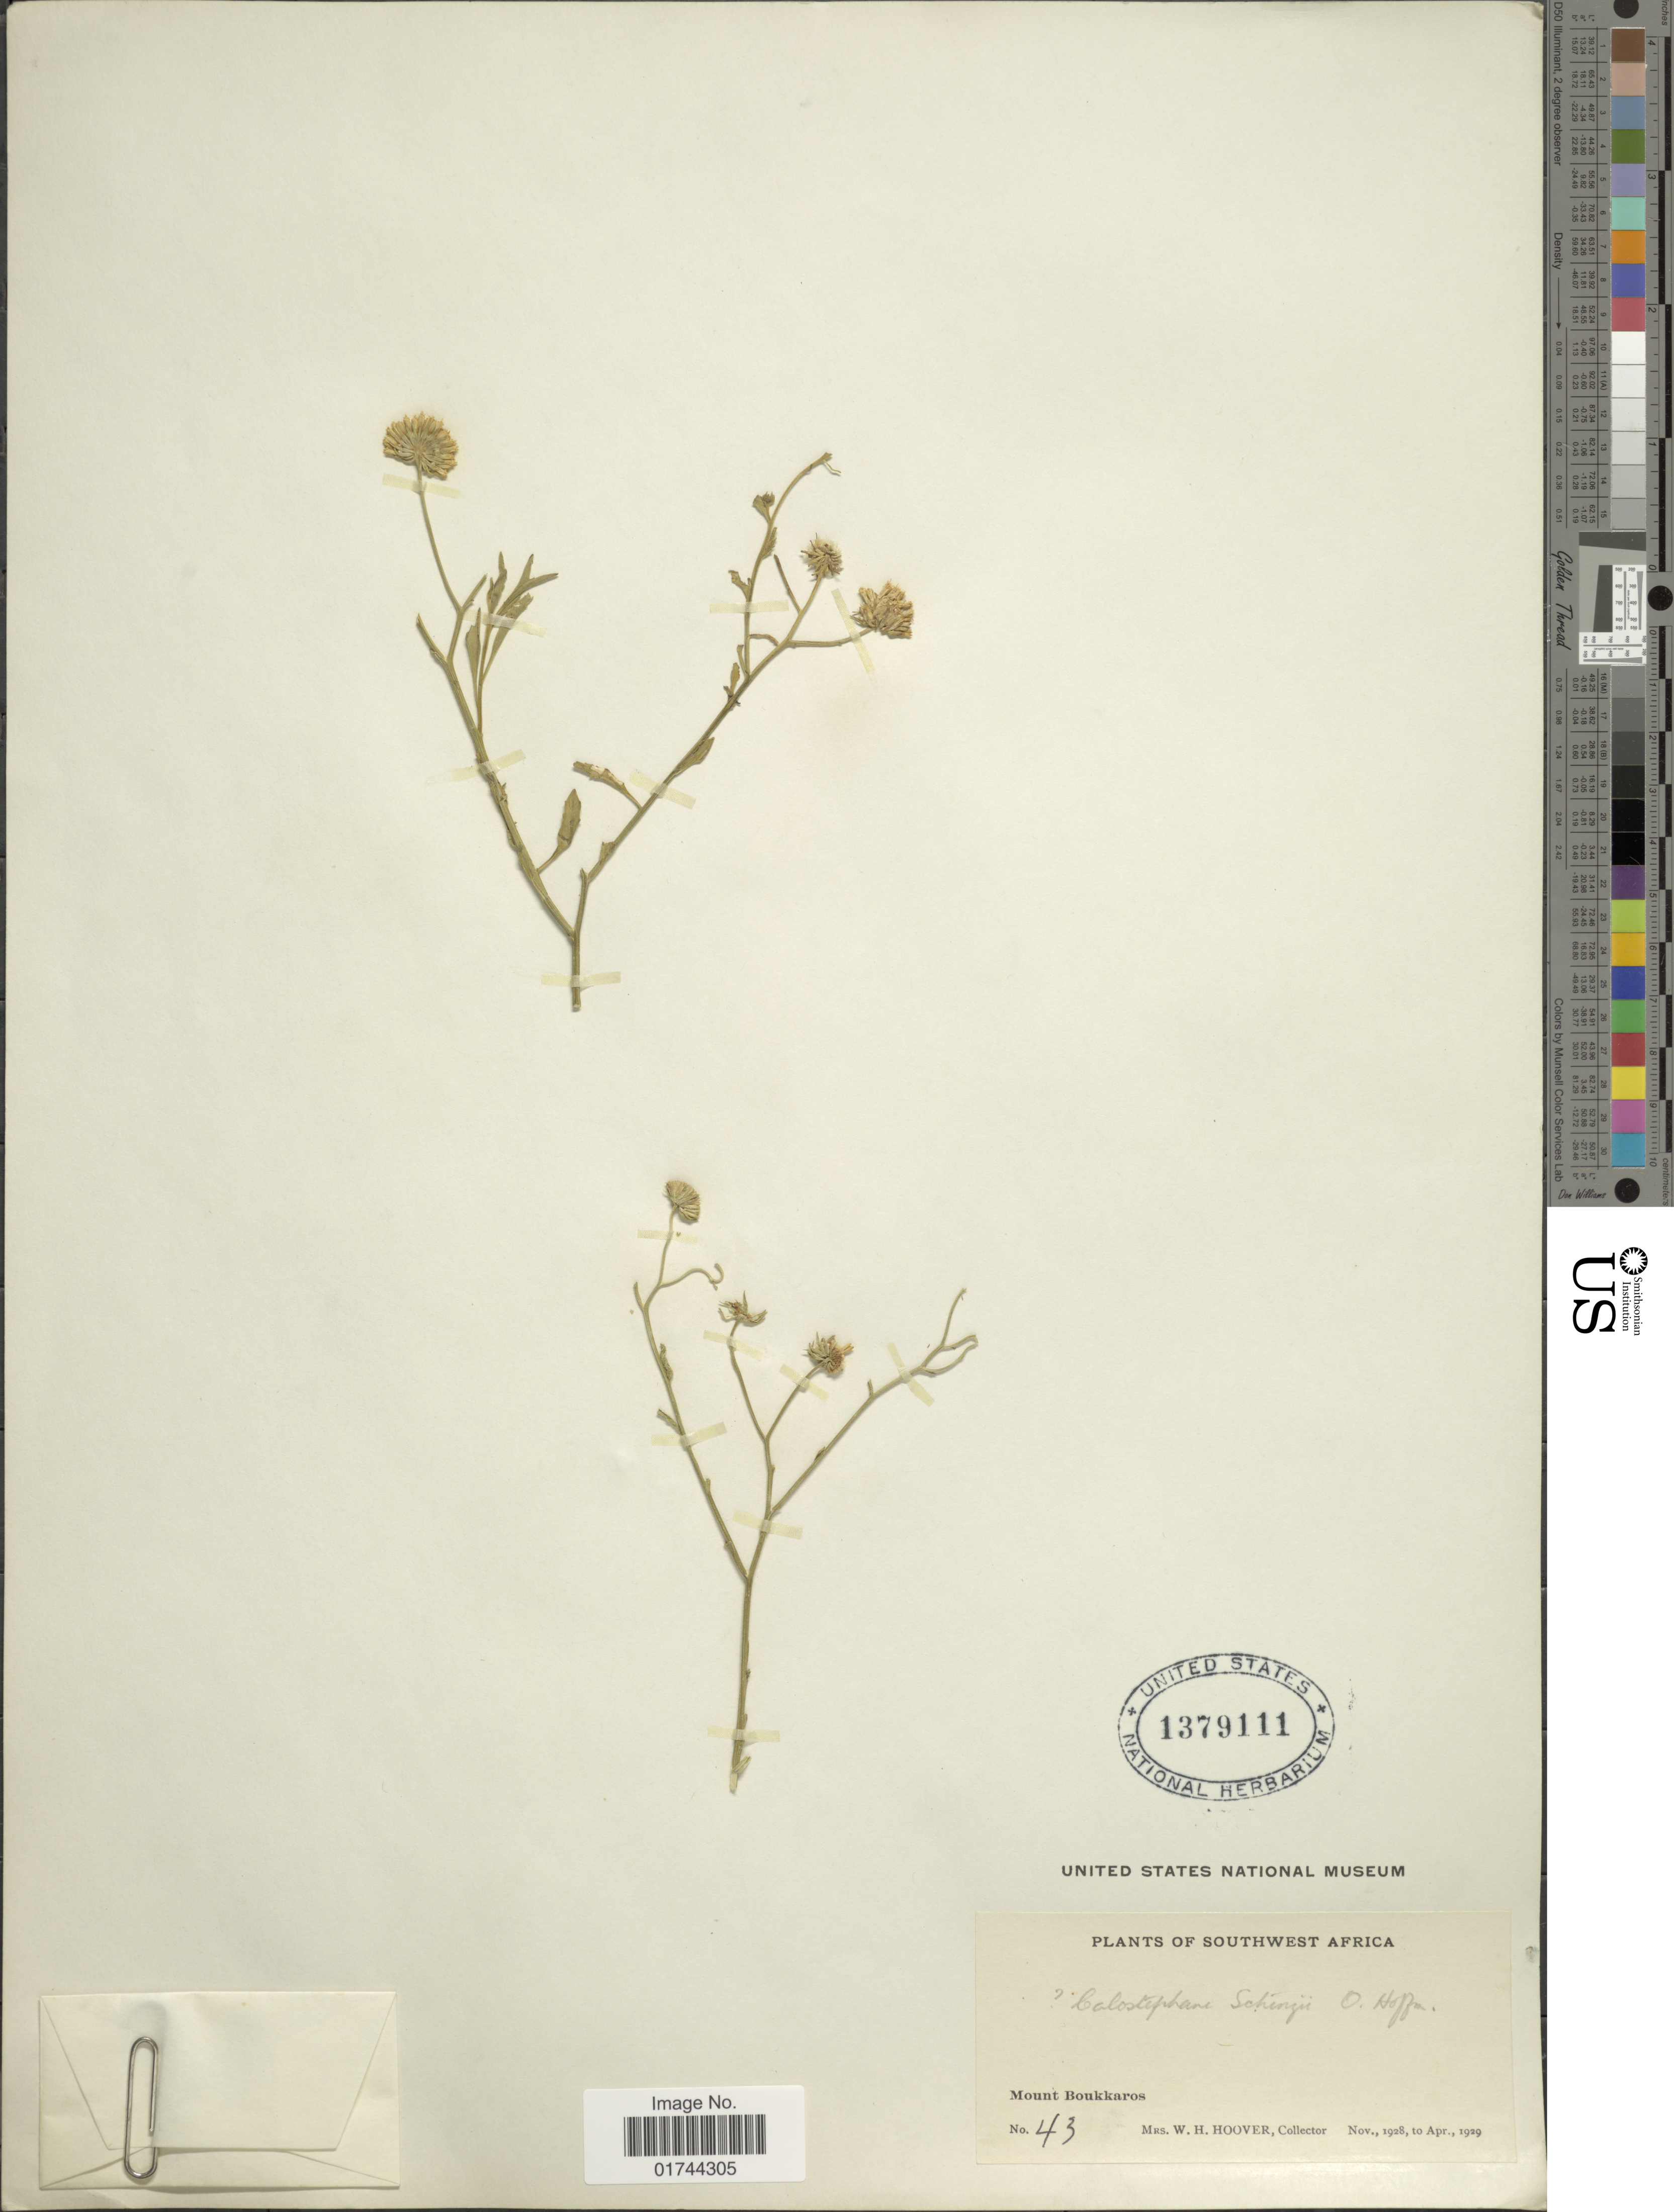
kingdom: Plantae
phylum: Tracheophyta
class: Magnoliopsida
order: Asterales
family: Asteraceae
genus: Calostephane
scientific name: Calostephane schinzii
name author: O. Hoffm.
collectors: W. H. Hoover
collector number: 43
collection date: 1928-11/1929-04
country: Namibia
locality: Southwest Africa, Mount Boukkaros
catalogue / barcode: US 1379111